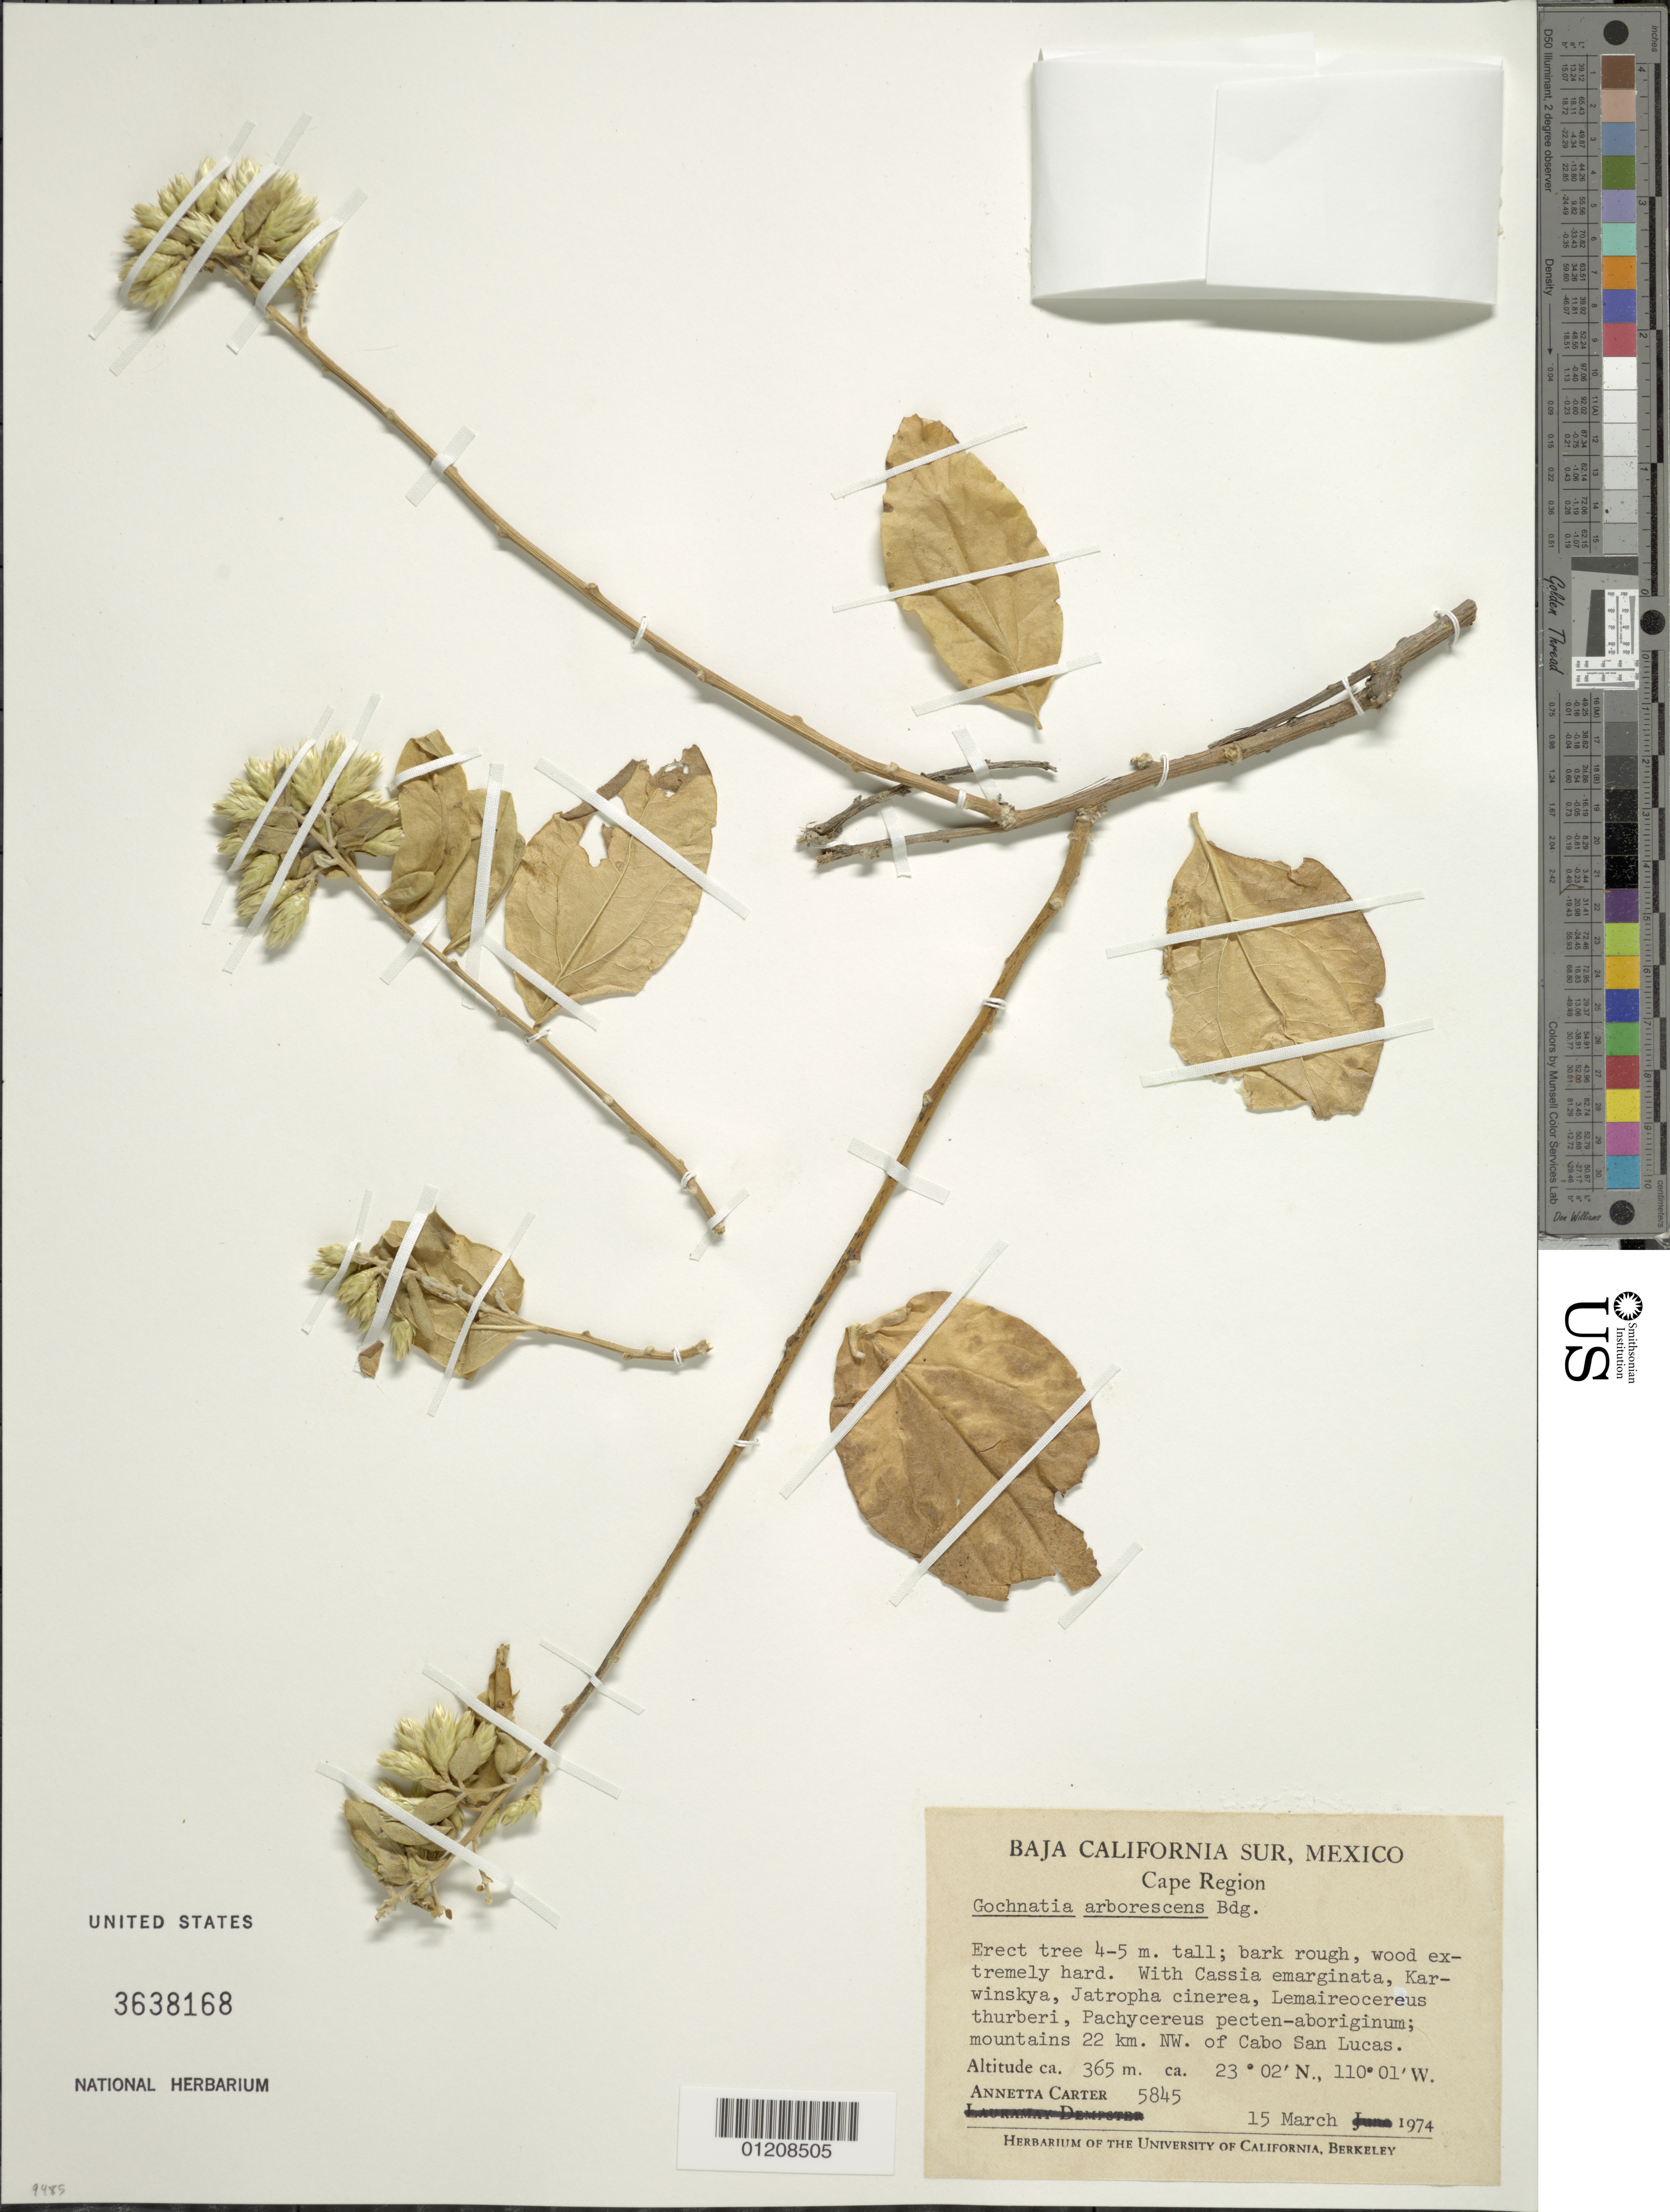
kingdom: Plantae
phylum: Tracheophyta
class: Magnoliopsida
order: Asterales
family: Asteraceae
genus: Gochnatia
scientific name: Gochnatia arborescens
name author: Brandegee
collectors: A. M. Carter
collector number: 5845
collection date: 1974-03-15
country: Mexico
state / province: Baja California Sur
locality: Baja California Sur. Cape region. Mountains 22 km. NW. of Cabo San Lucas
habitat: with Cassia emarginata, Karwinskya, Jatropha cinerea, Lemaireocereus thurberi, Pachycereus pecten-aboriginum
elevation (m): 365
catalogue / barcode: US 3638168